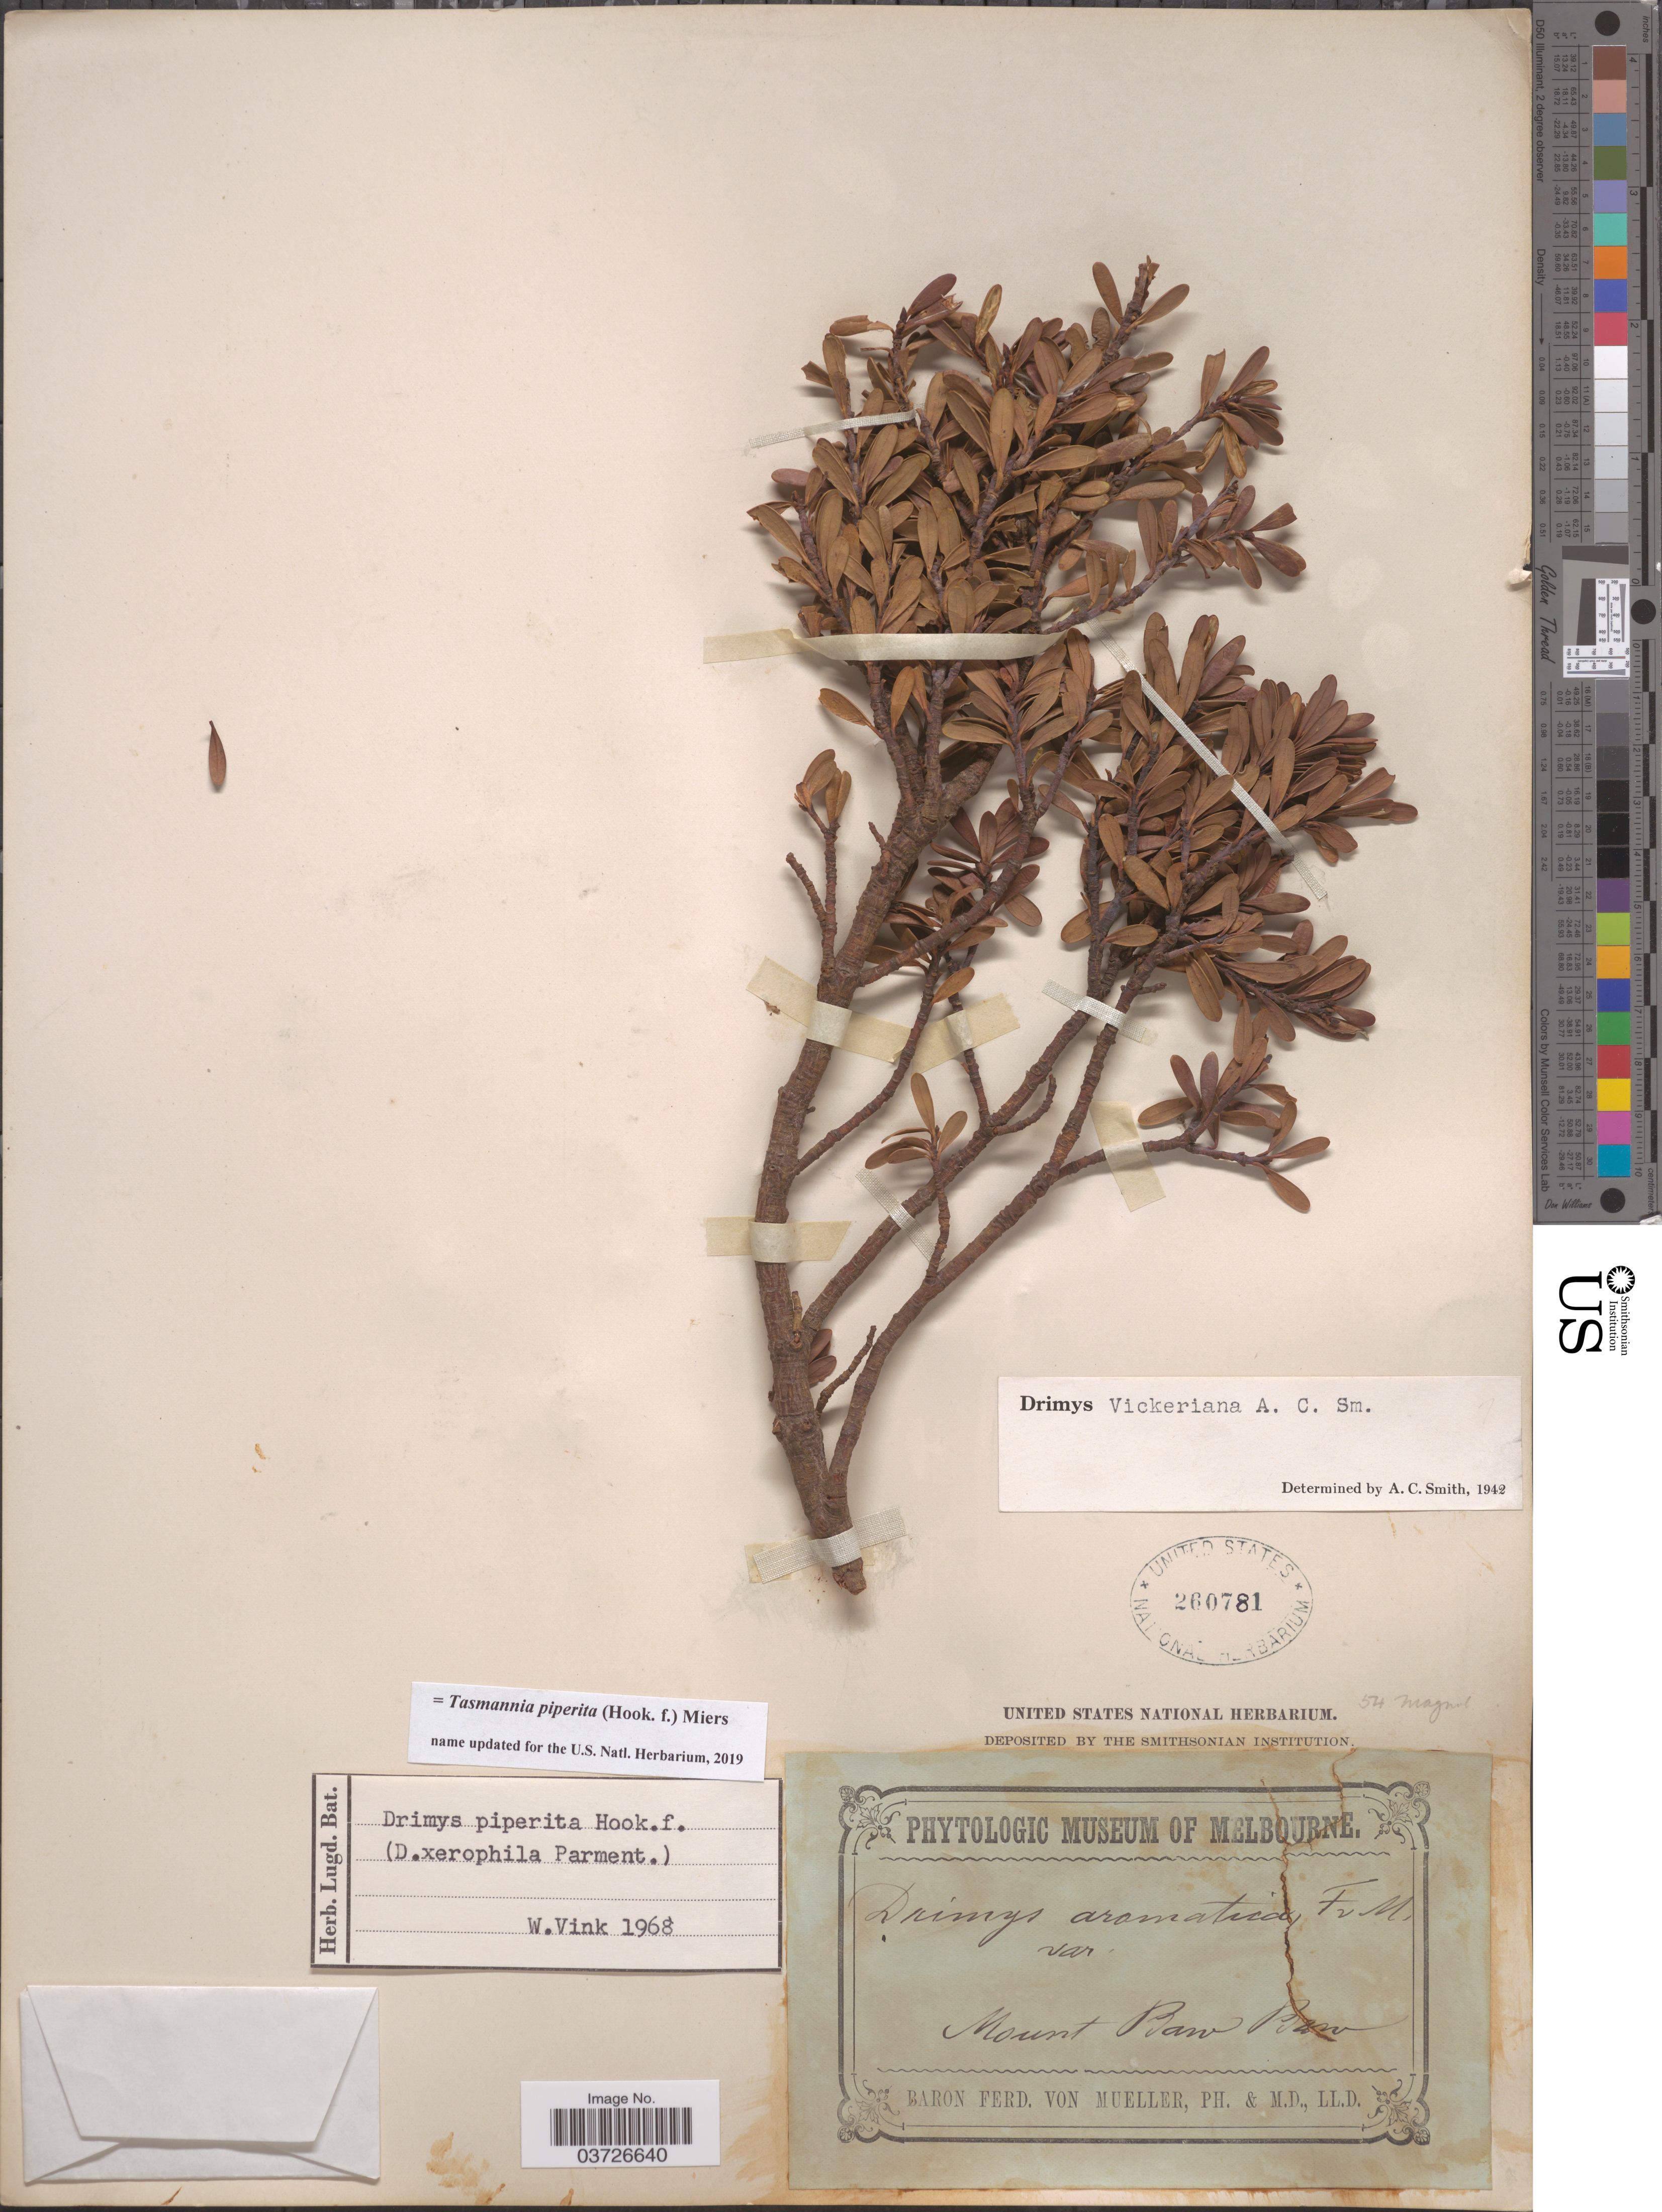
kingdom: Plantae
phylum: Tracheophyta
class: Magnoliopsida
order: Canellales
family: Winteraceae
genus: Tasmannia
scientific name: Tasmannia piperita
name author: (Hook. f.) Miers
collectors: F. Mueller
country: Australia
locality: Mount Baco Baco.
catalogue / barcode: US 260781